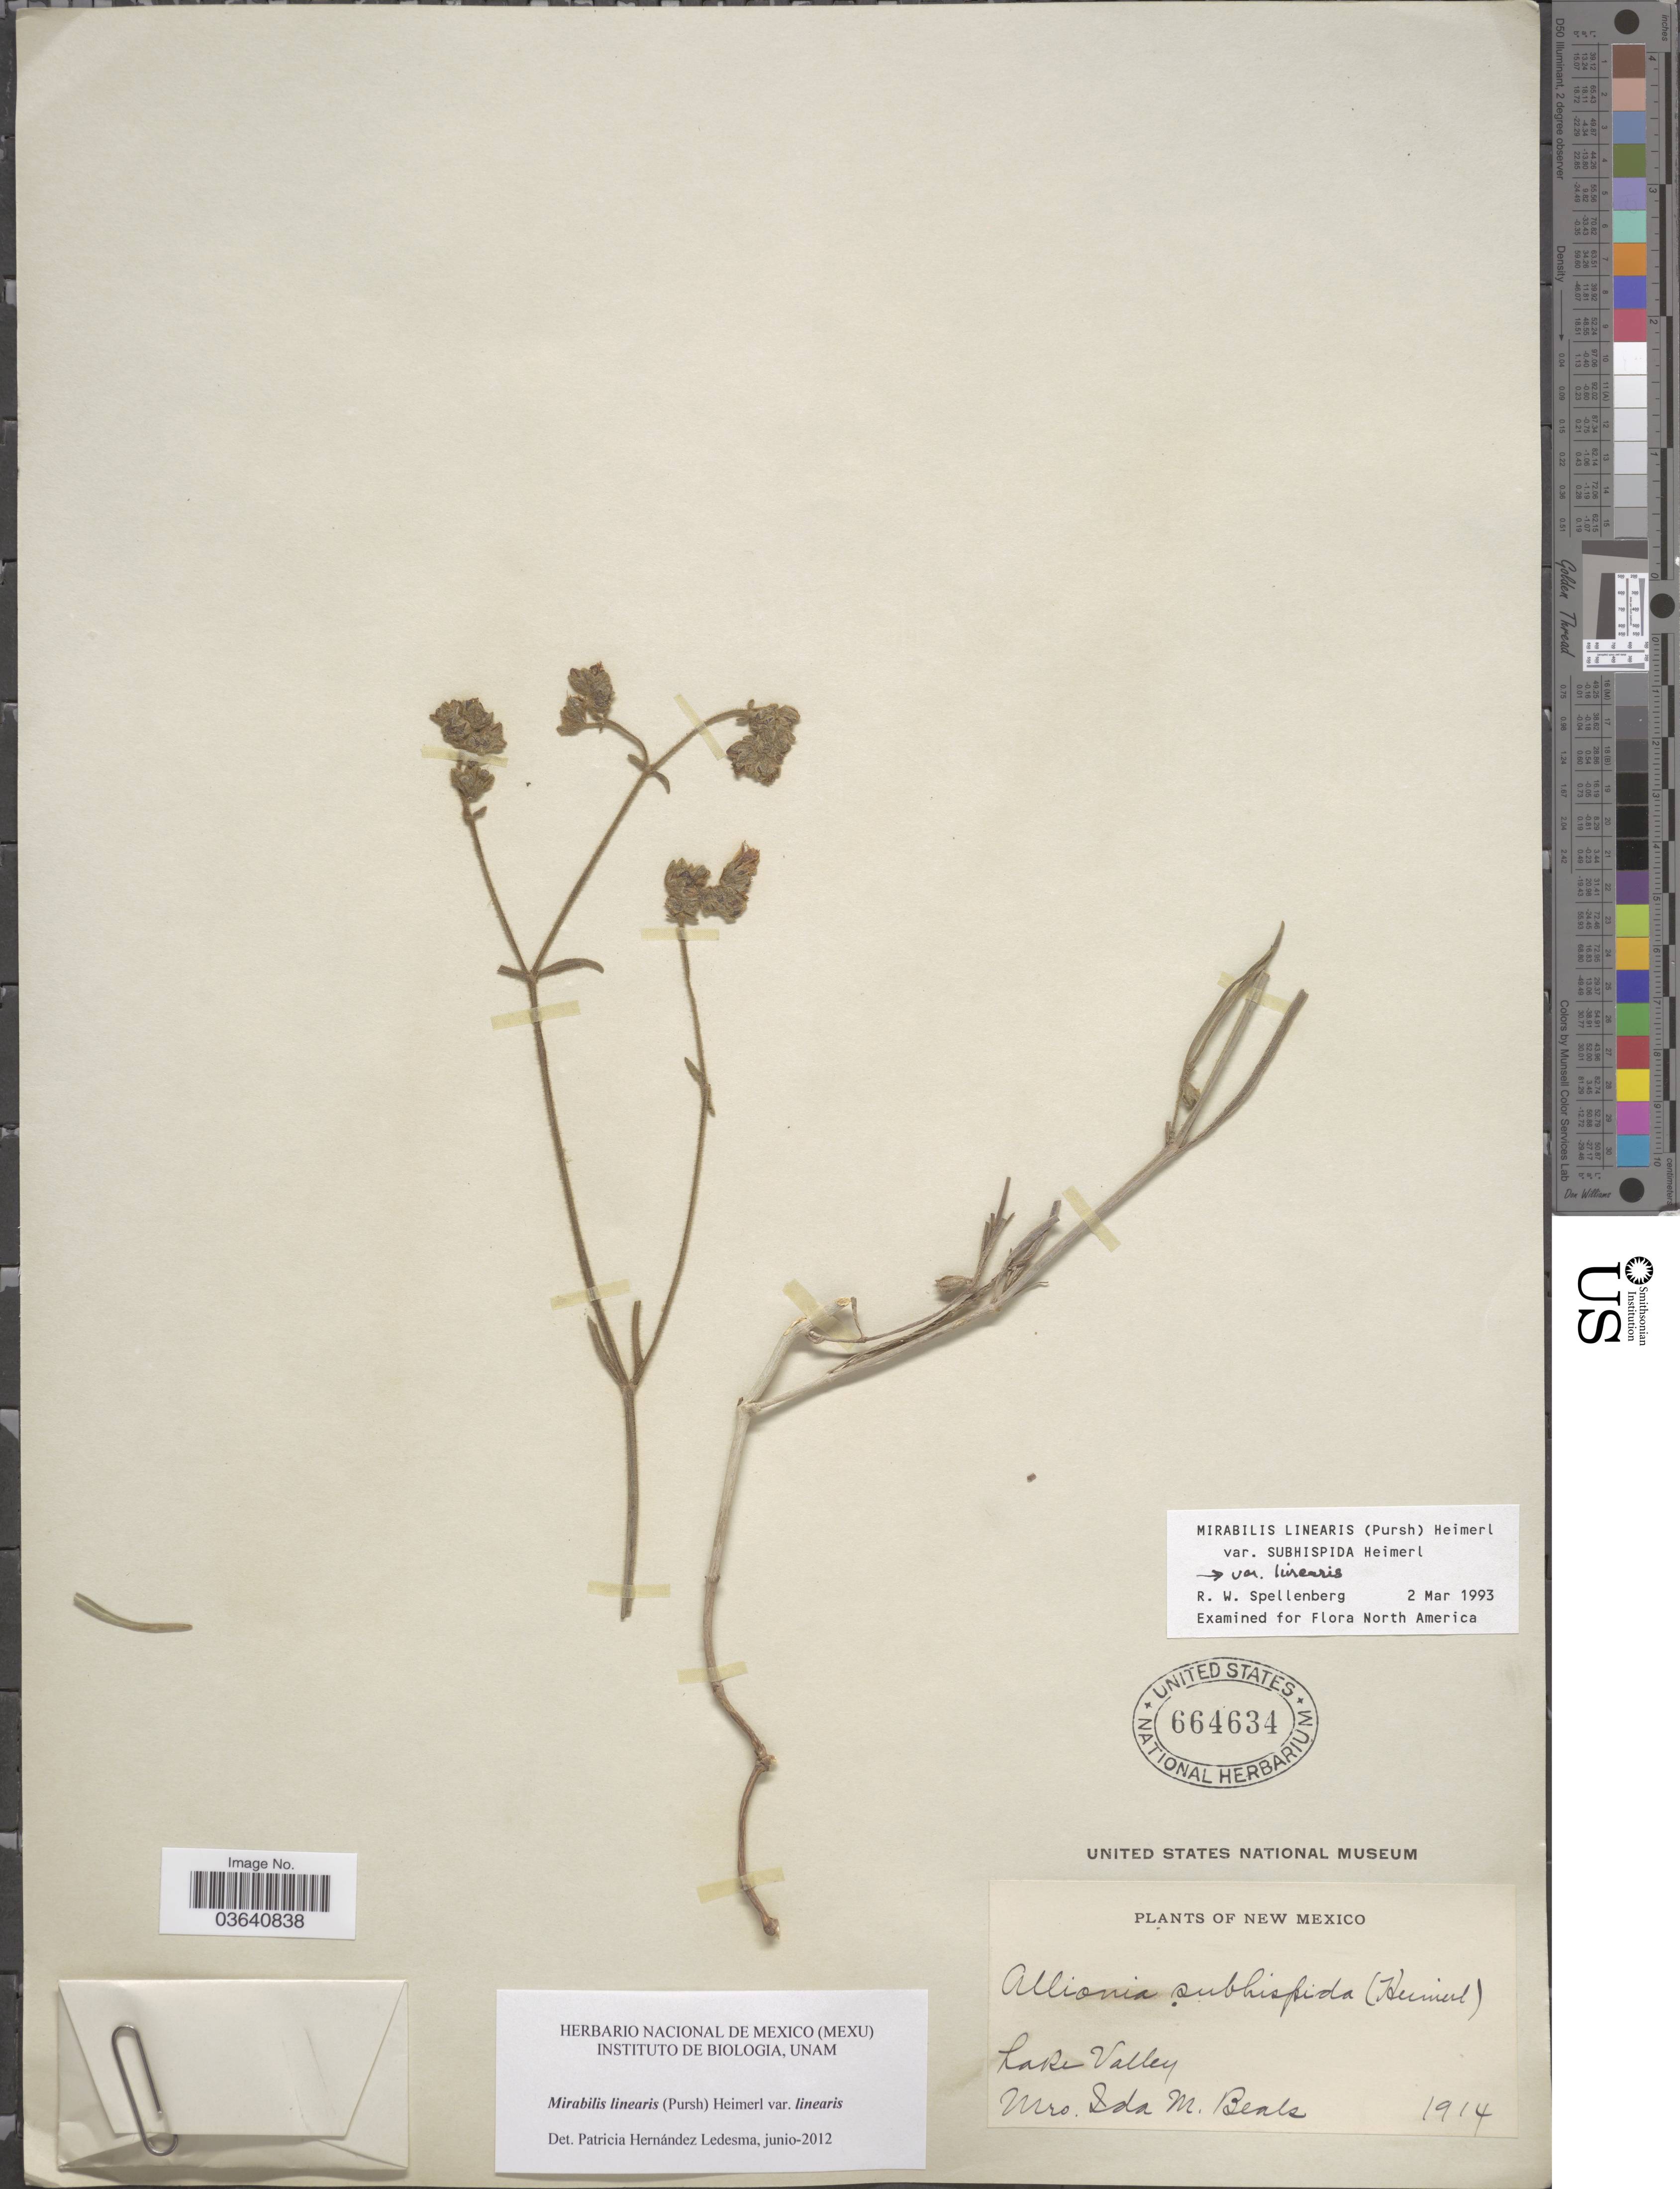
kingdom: Plantae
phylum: Tracheophyta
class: Magnoliopsida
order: Caryophyllales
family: Nyctaginaceae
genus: Mirabilis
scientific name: Mirabilis linearis var. linearis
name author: (Pursh) Heimerl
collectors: I. M. Beals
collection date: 1914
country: United States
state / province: New Mexico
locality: Lake Valley.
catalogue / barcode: US 664634